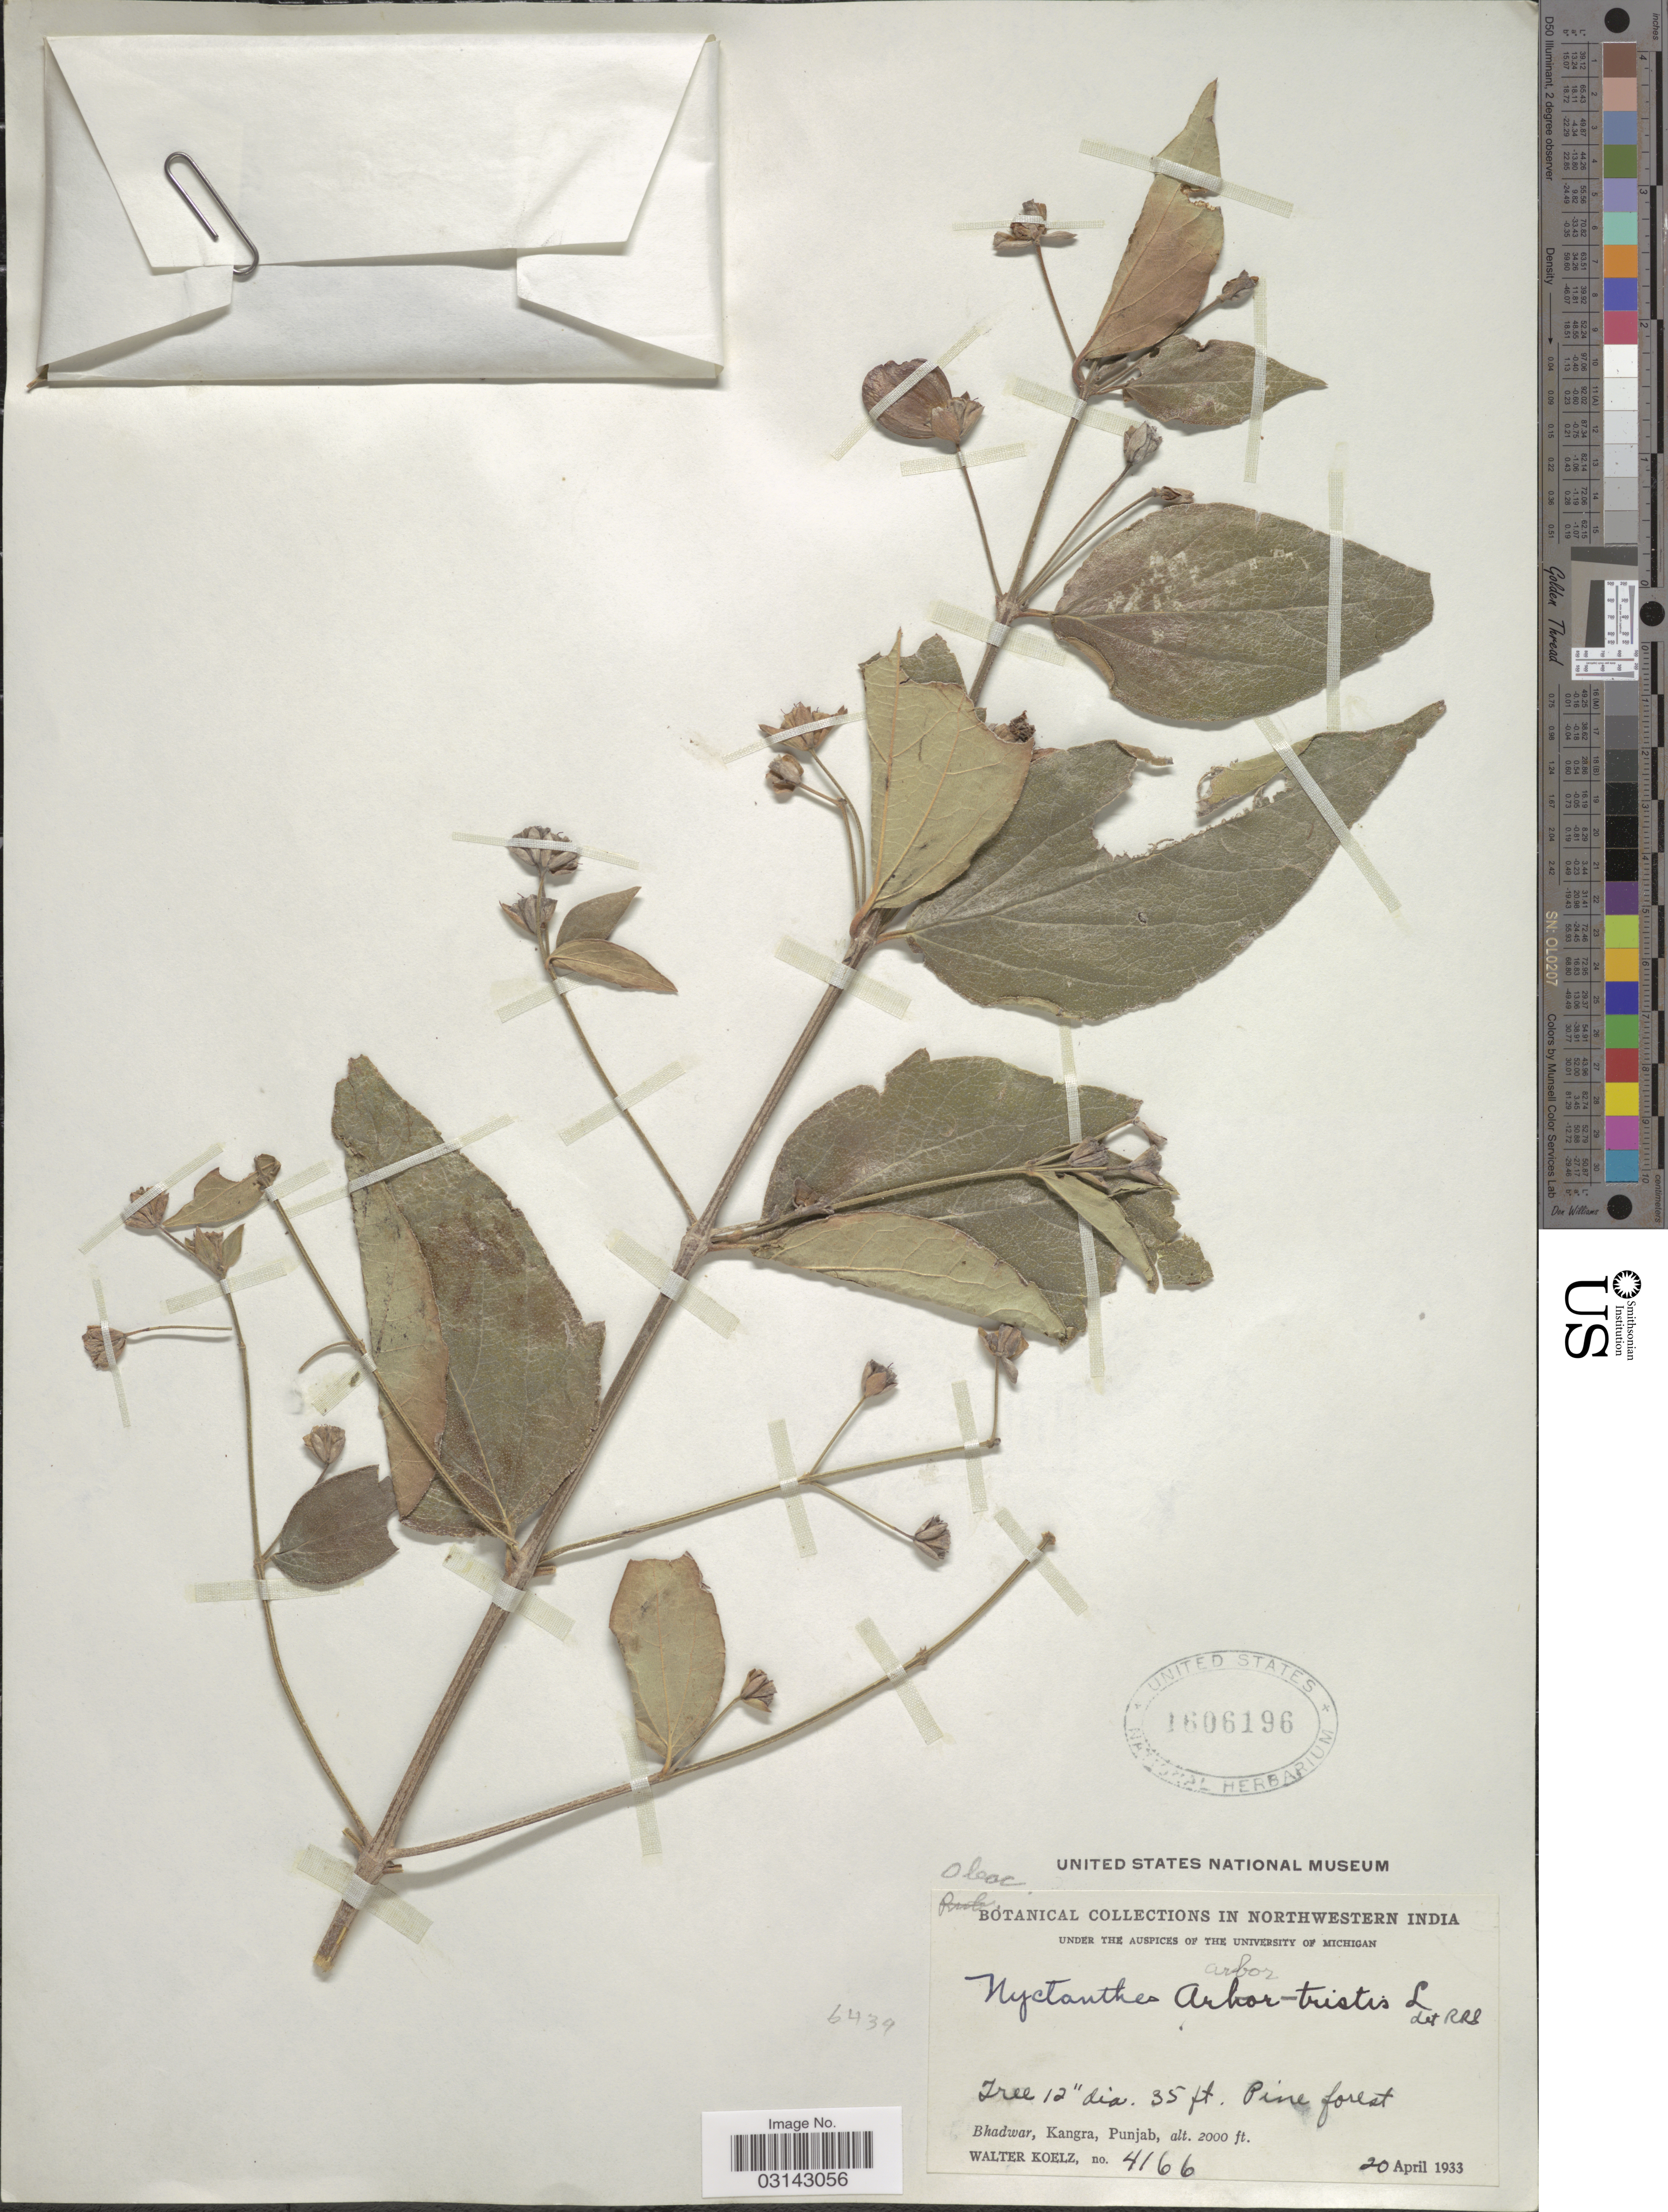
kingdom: Plantae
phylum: Tracheophyta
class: Magnoliopsida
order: Lamiales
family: Oleaceae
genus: Nyctanthes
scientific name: Nyctanthes arbor-tristis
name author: L.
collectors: W. N. Koelz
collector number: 4166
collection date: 1933-04-20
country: India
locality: Northwestern India. Bhadwar, Kangra, Punjab.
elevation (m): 610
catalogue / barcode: US 1606196